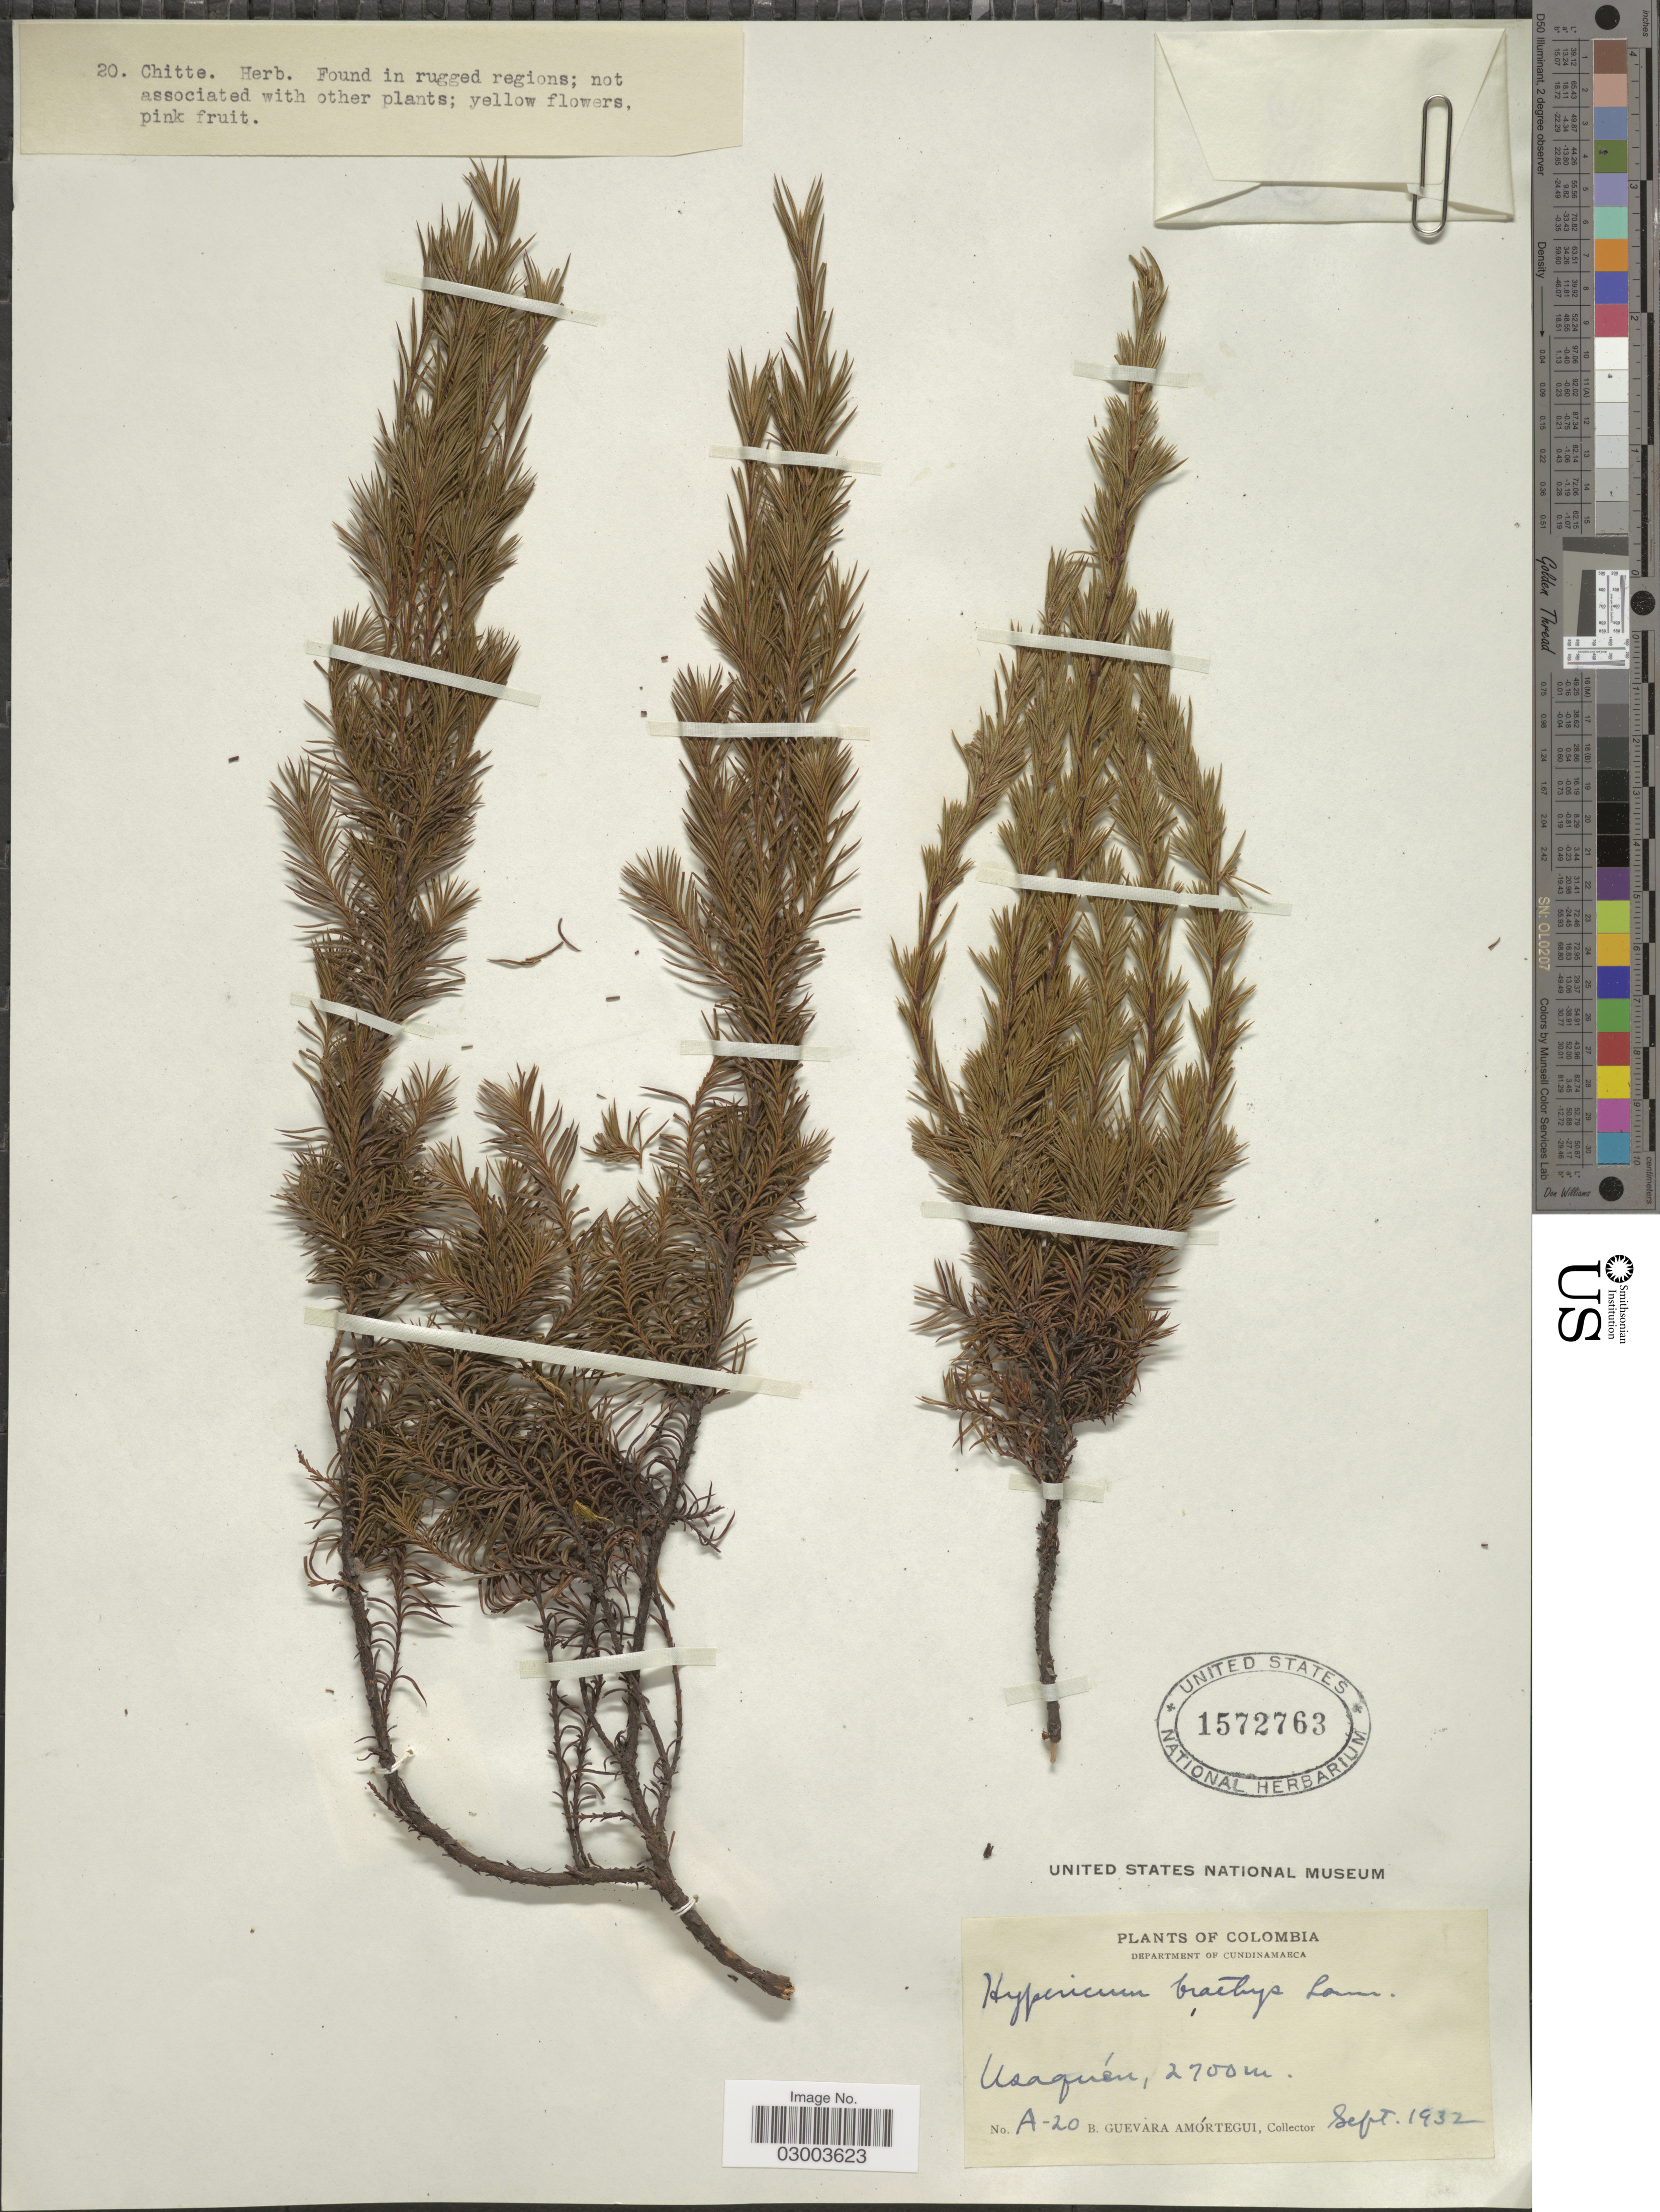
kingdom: Plantae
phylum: Tracheophyta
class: Magnoliopsida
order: Malpighiales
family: Hypericaceae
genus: Hypericum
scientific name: Hypericum juniperinum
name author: Kunth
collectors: B. Guevara Amortegui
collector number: A-20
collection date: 1932-09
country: Colombia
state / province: Cundinamarca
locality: Department of Cundinamarca, Usaquén.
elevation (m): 2700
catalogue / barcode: US 1572763